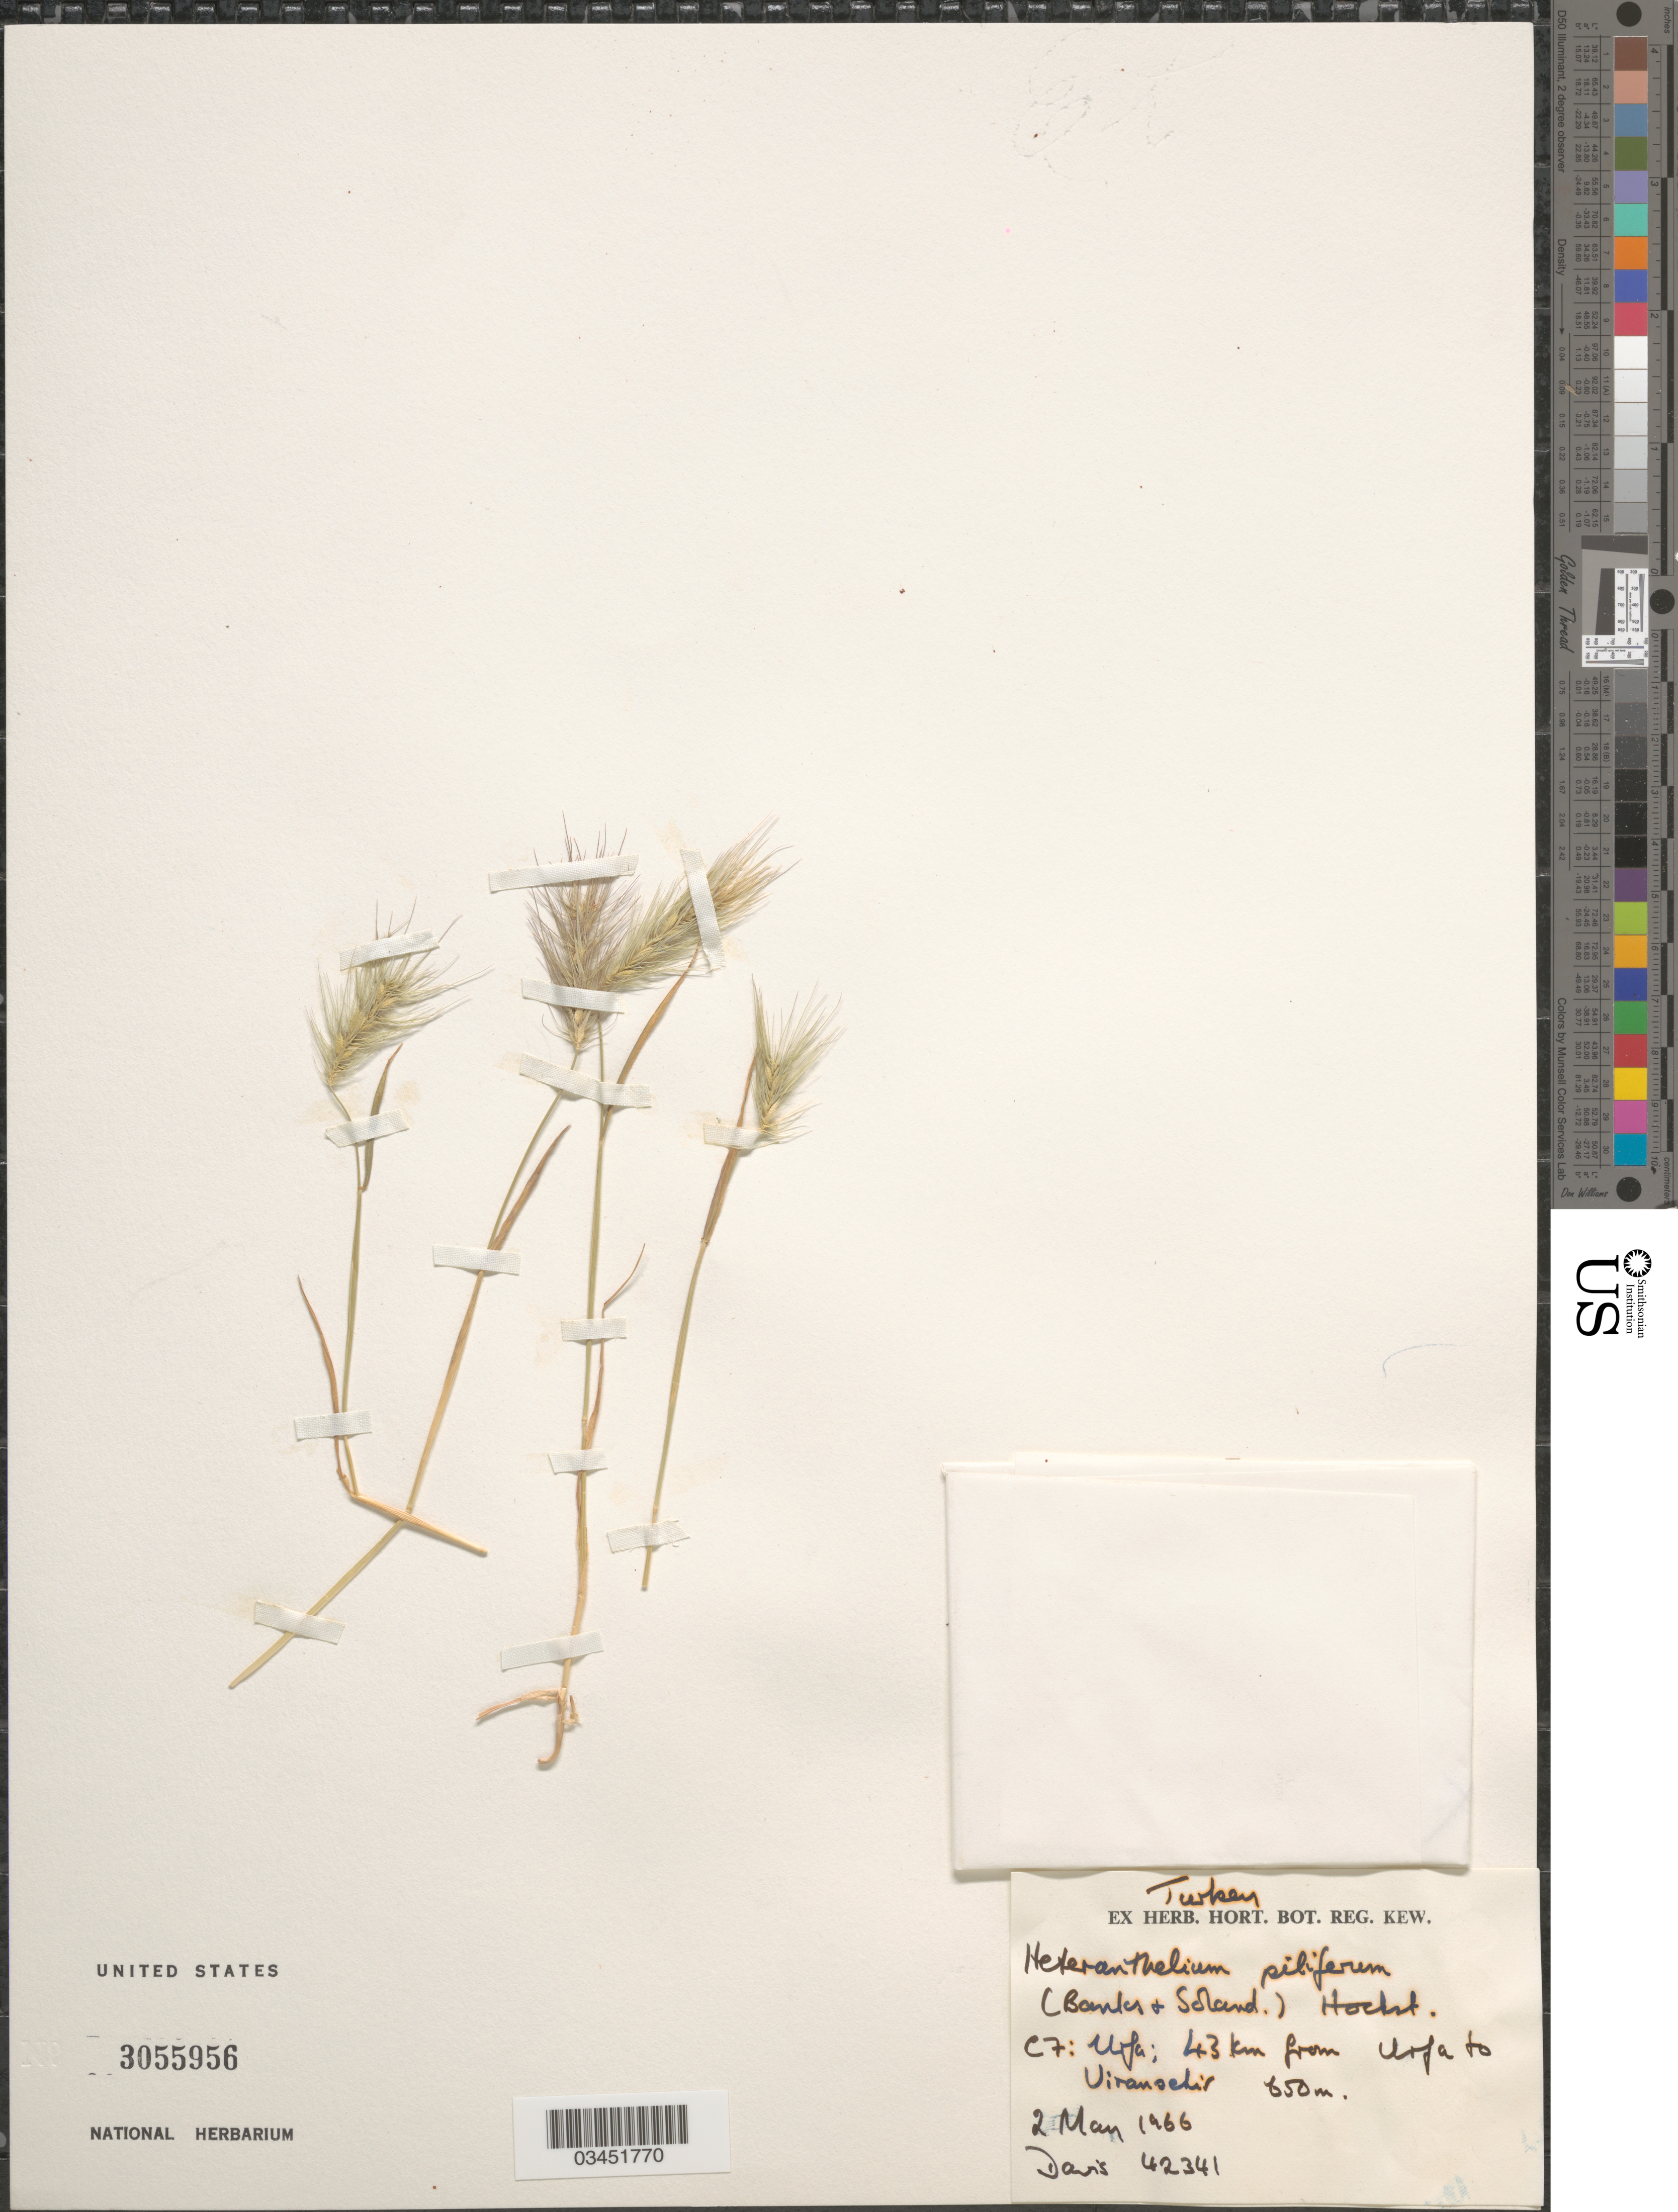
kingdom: Plantae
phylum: Tracheophyta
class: Liliopsida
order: Poales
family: Poaceae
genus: Heteranthelium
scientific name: Heteranthelium piliferum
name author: (Sol.) Hochst.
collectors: Davis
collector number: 42341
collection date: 1966-03-02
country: Turkey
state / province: Sanliurfa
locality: C7: Urfa; 43 km from Urfa to Uiransehir.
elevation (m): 650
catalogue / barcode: US 3055956